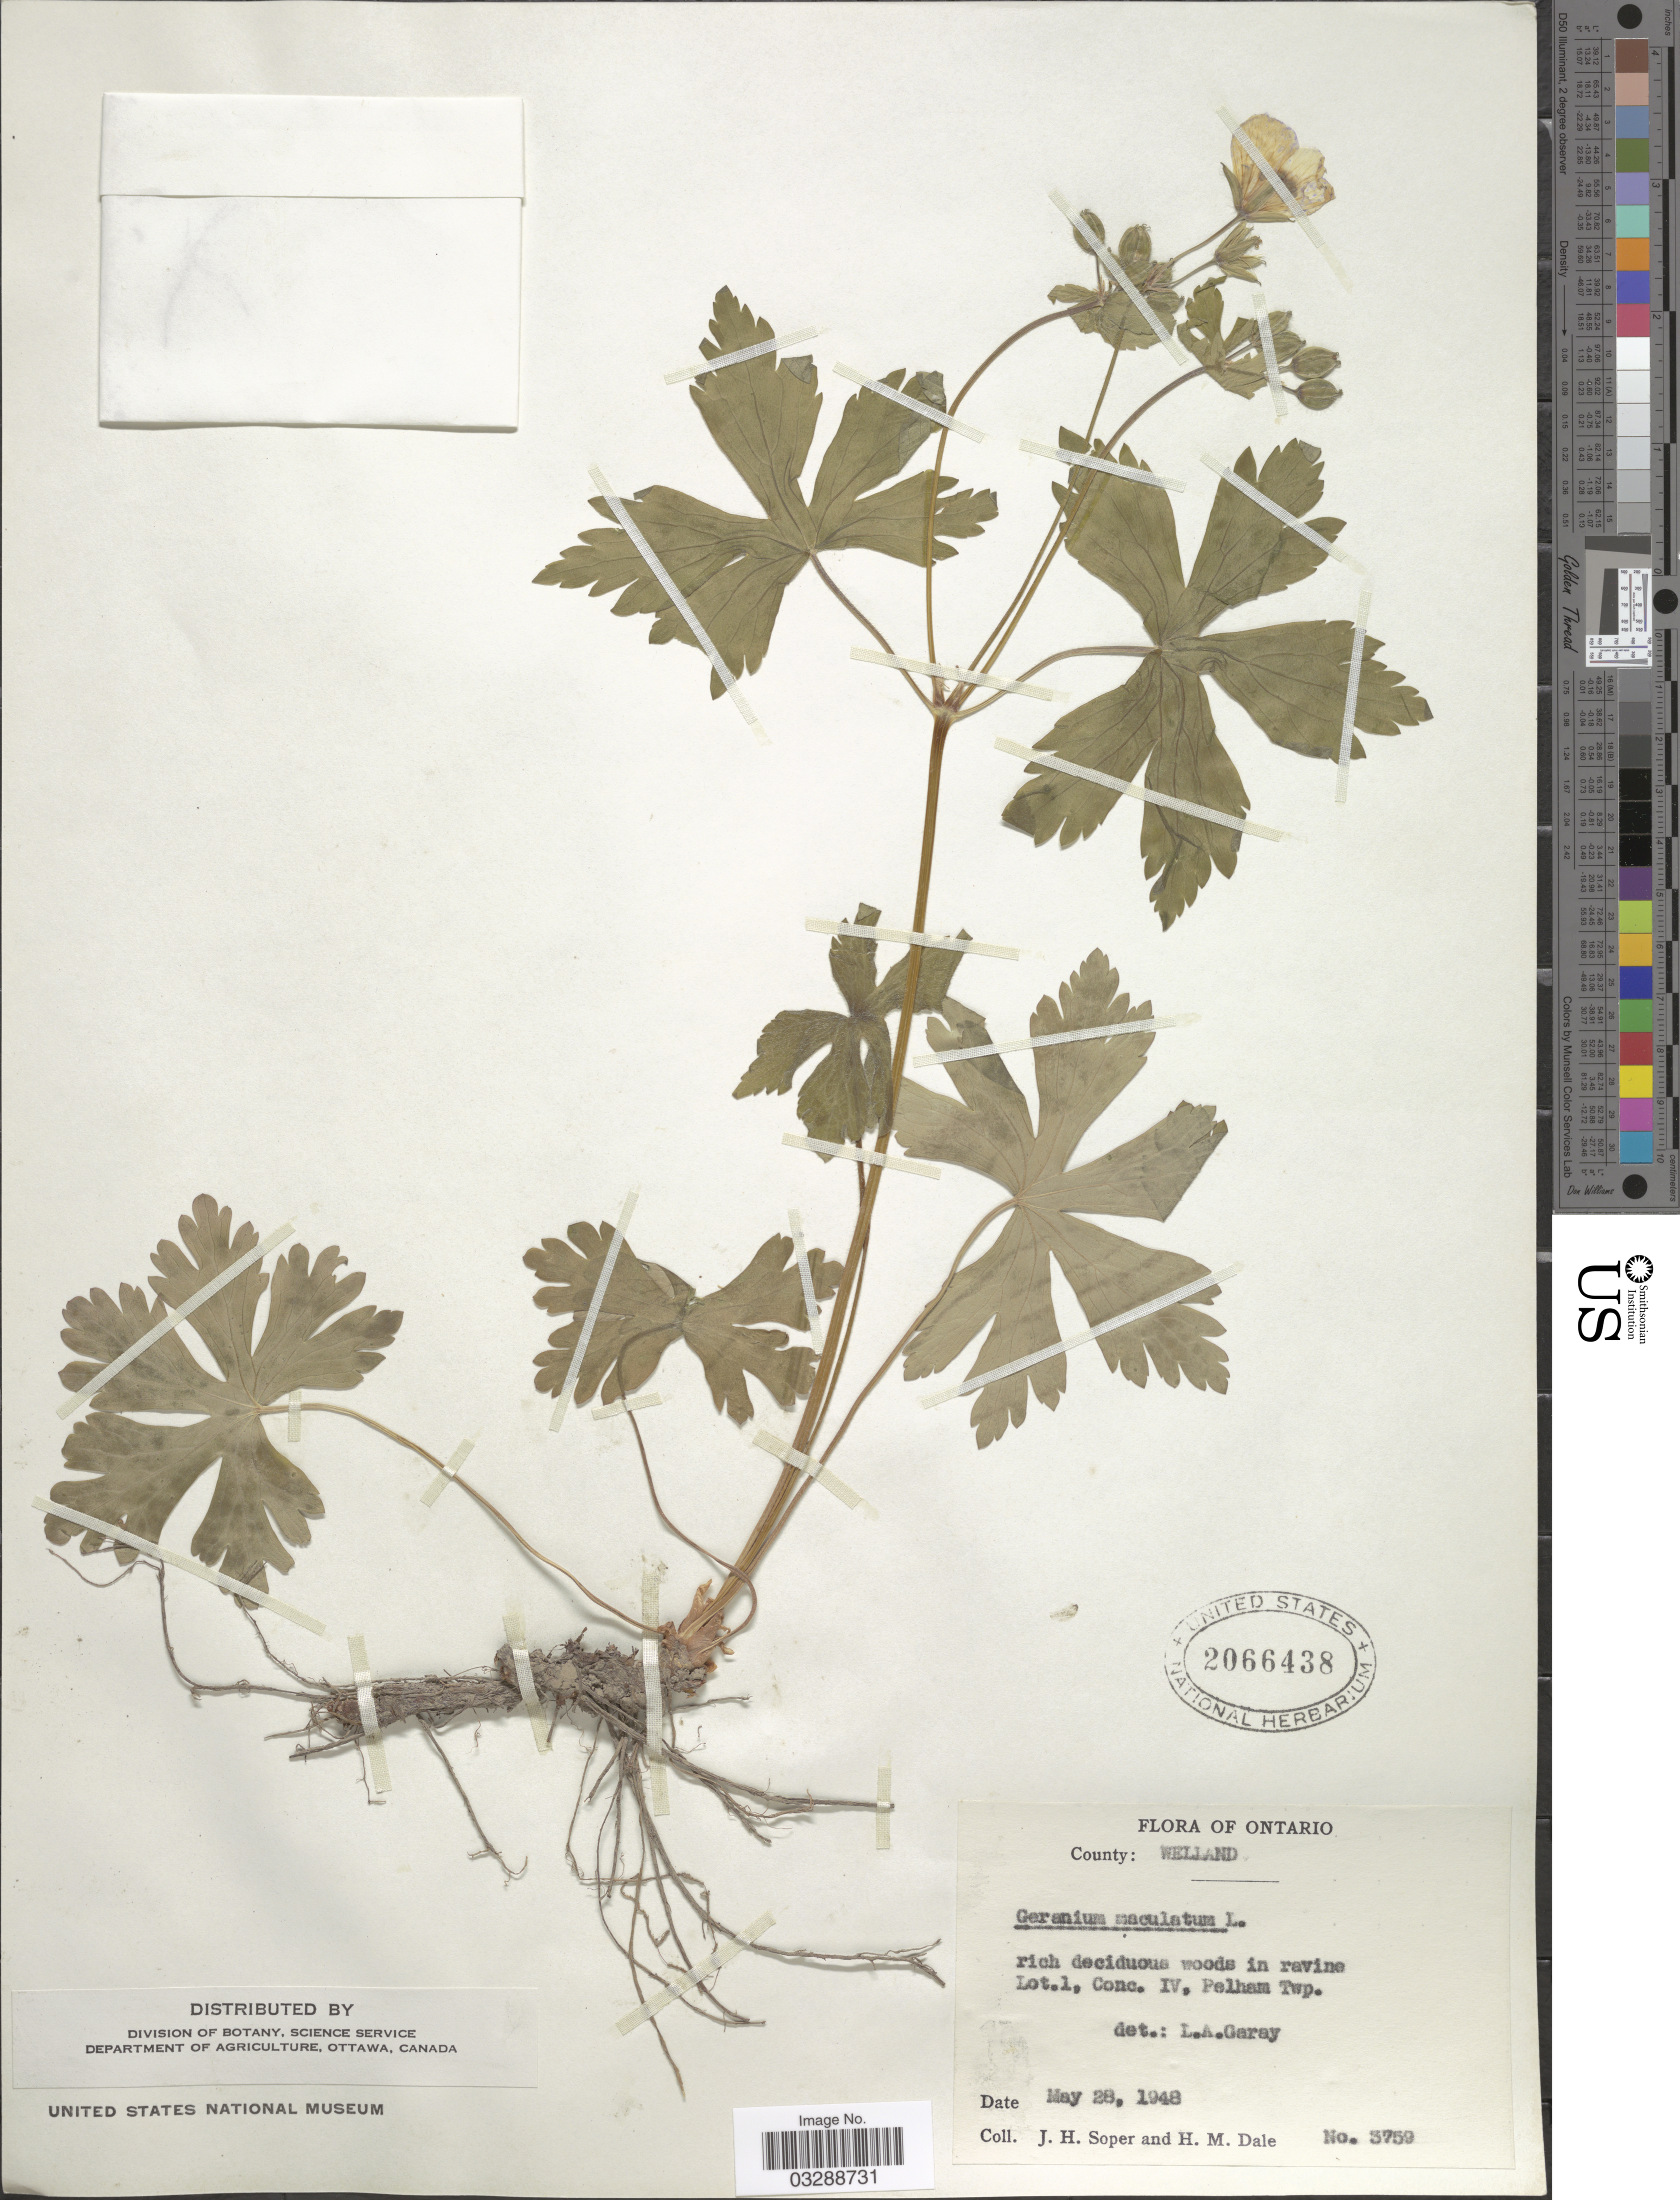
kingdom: Plantae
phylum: Tracheophyta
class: Magnoliopsida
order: Geraniales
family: Geraniaceae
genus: Geranium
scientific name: Geranium maculatum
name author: L.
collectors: J. H. Soper & H. M. Dale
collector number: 3759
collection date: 1948-05-28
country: Canada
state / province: Ontario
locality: County: Welland, Lot.1, Conc. IV, Pelham Twp.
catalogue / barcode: US 2066438